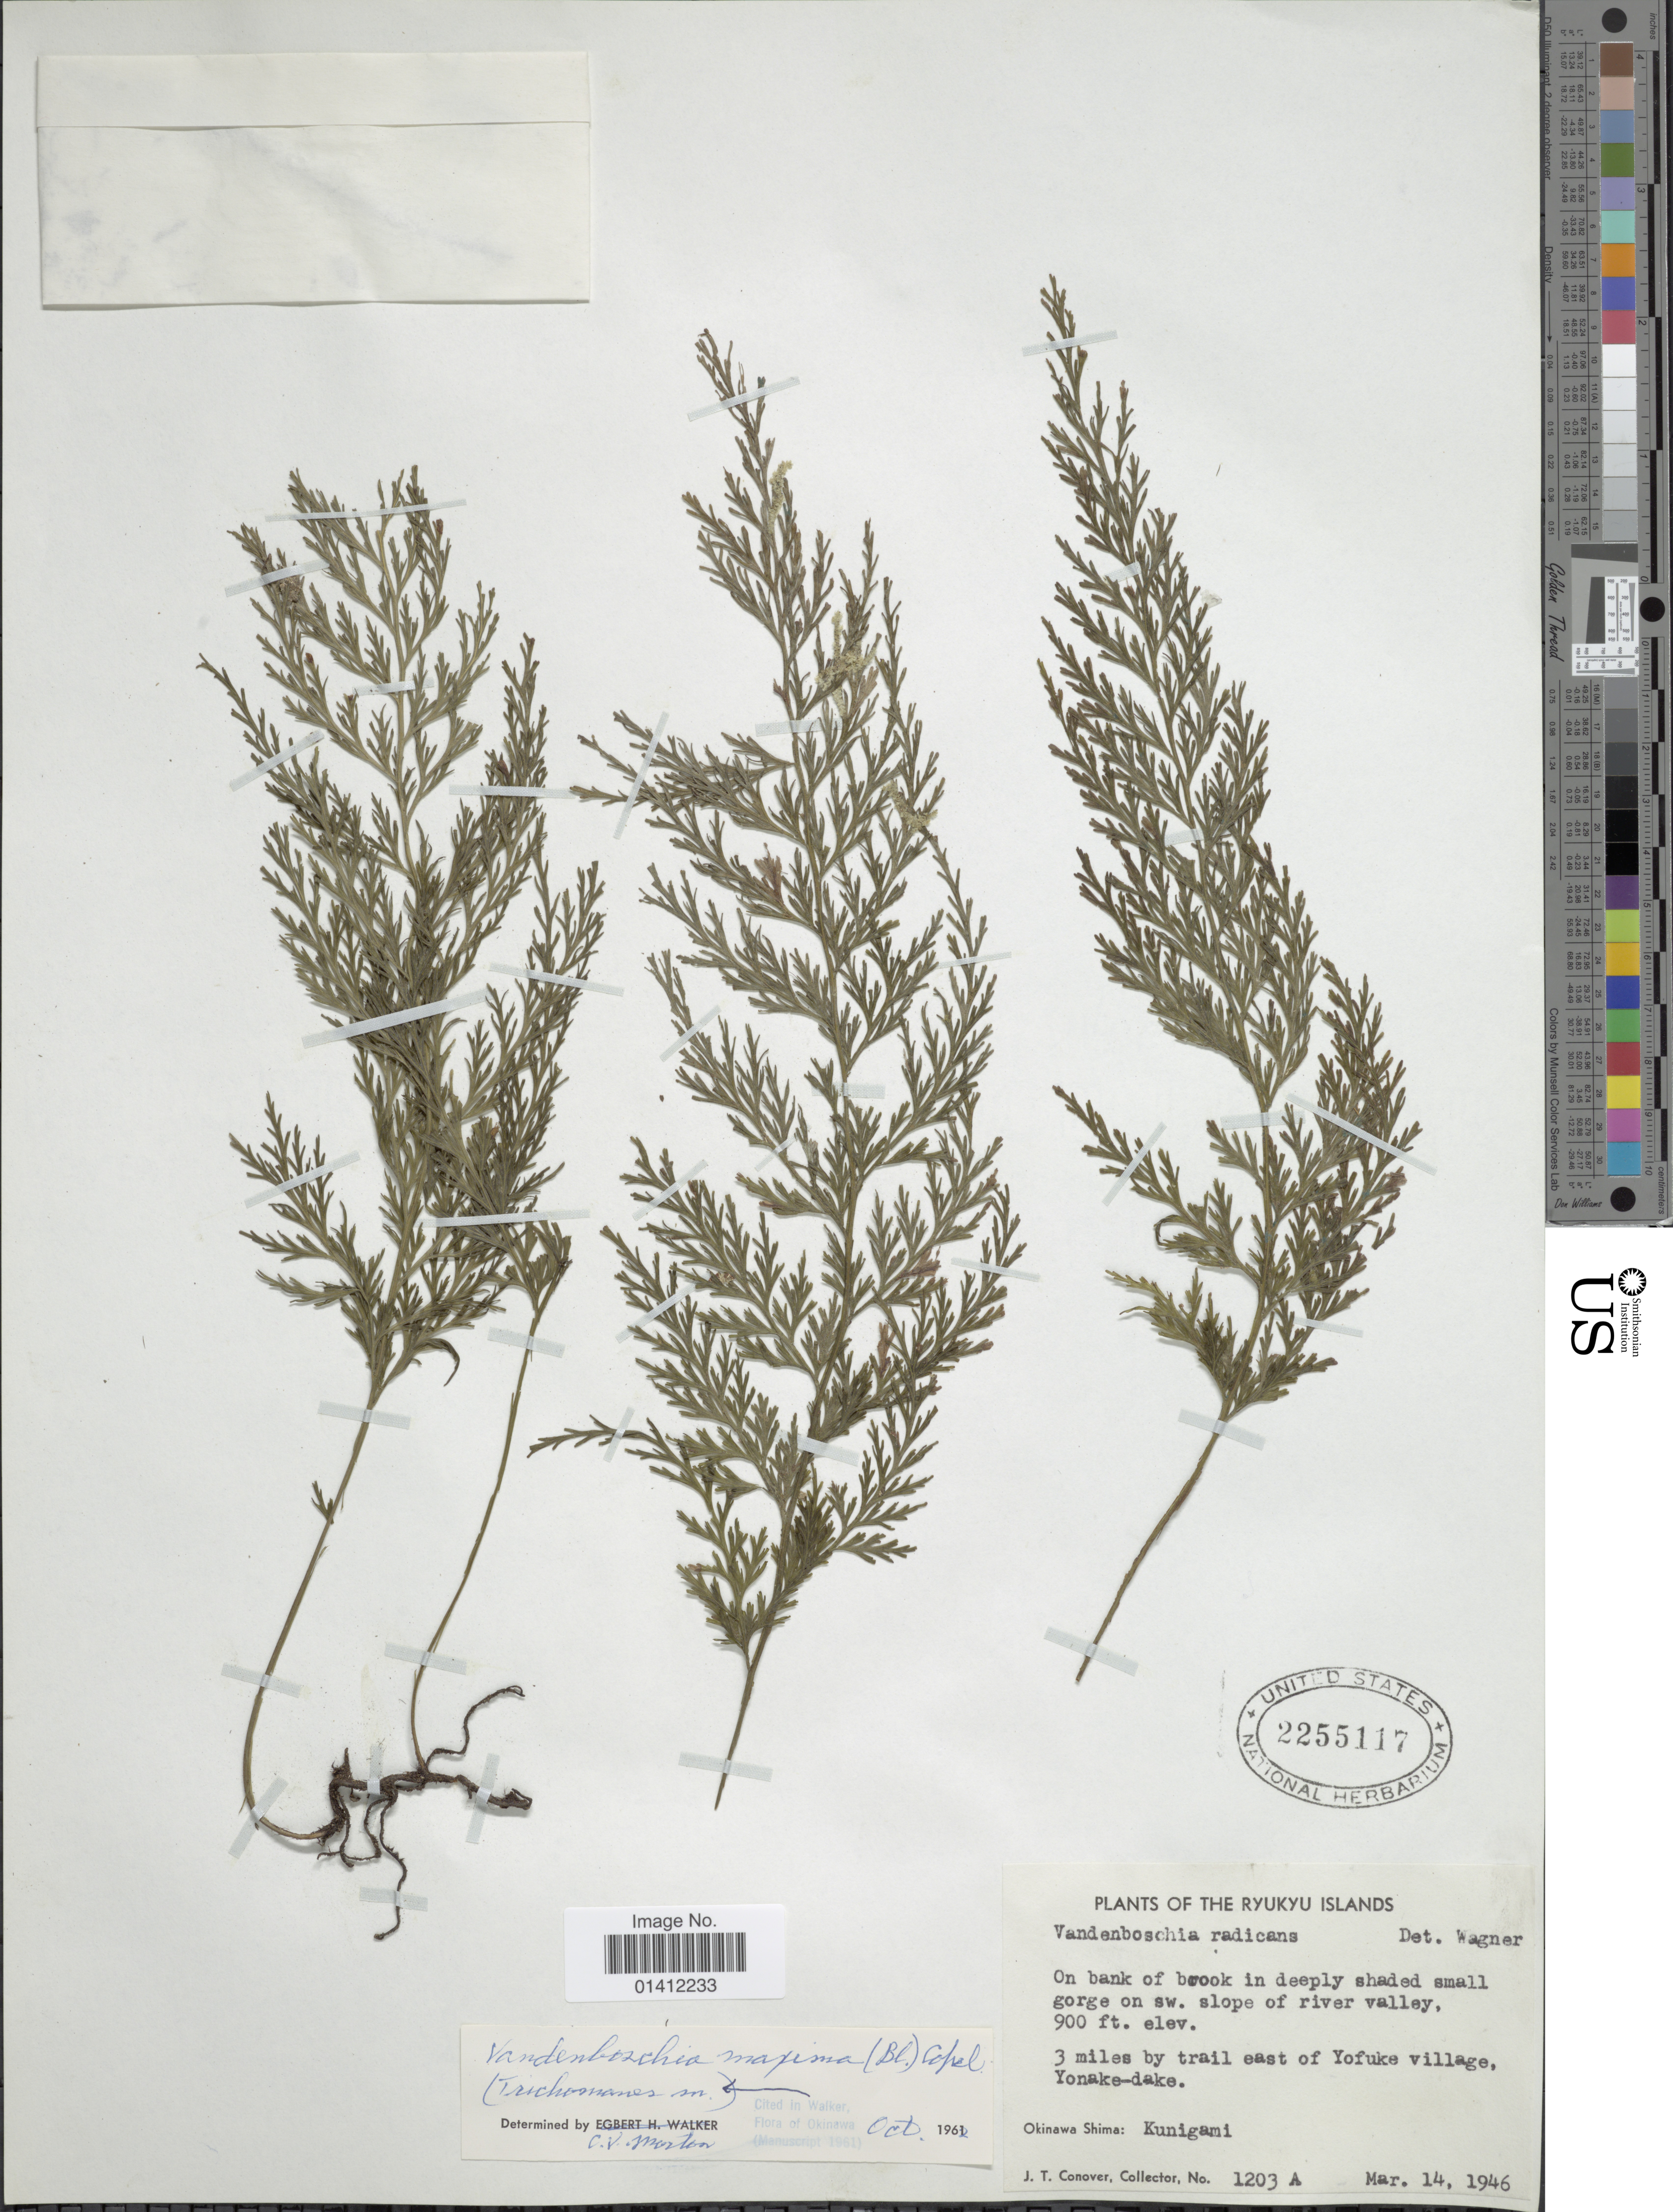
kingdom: Plantae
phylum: Tracheophyta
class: Polypodiopsida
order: Hymenophyllales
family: Hymenophyllaceae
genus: Vandenboschia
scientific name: Vandenboschia maxima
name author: (Blume) Copel.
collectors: J. T. Conover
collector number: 1203 A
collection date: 1946-03-14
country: Japan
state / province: Okinawa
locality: The Ryukyu Islands. On bank of Brook in deeply shaded small gorge on sw. slope of river valley, 3 miles by trail east of Yofuke village, Yonake-dake. Okinawa Shima: Kunigami.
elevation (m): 274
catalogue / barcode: US 2255117